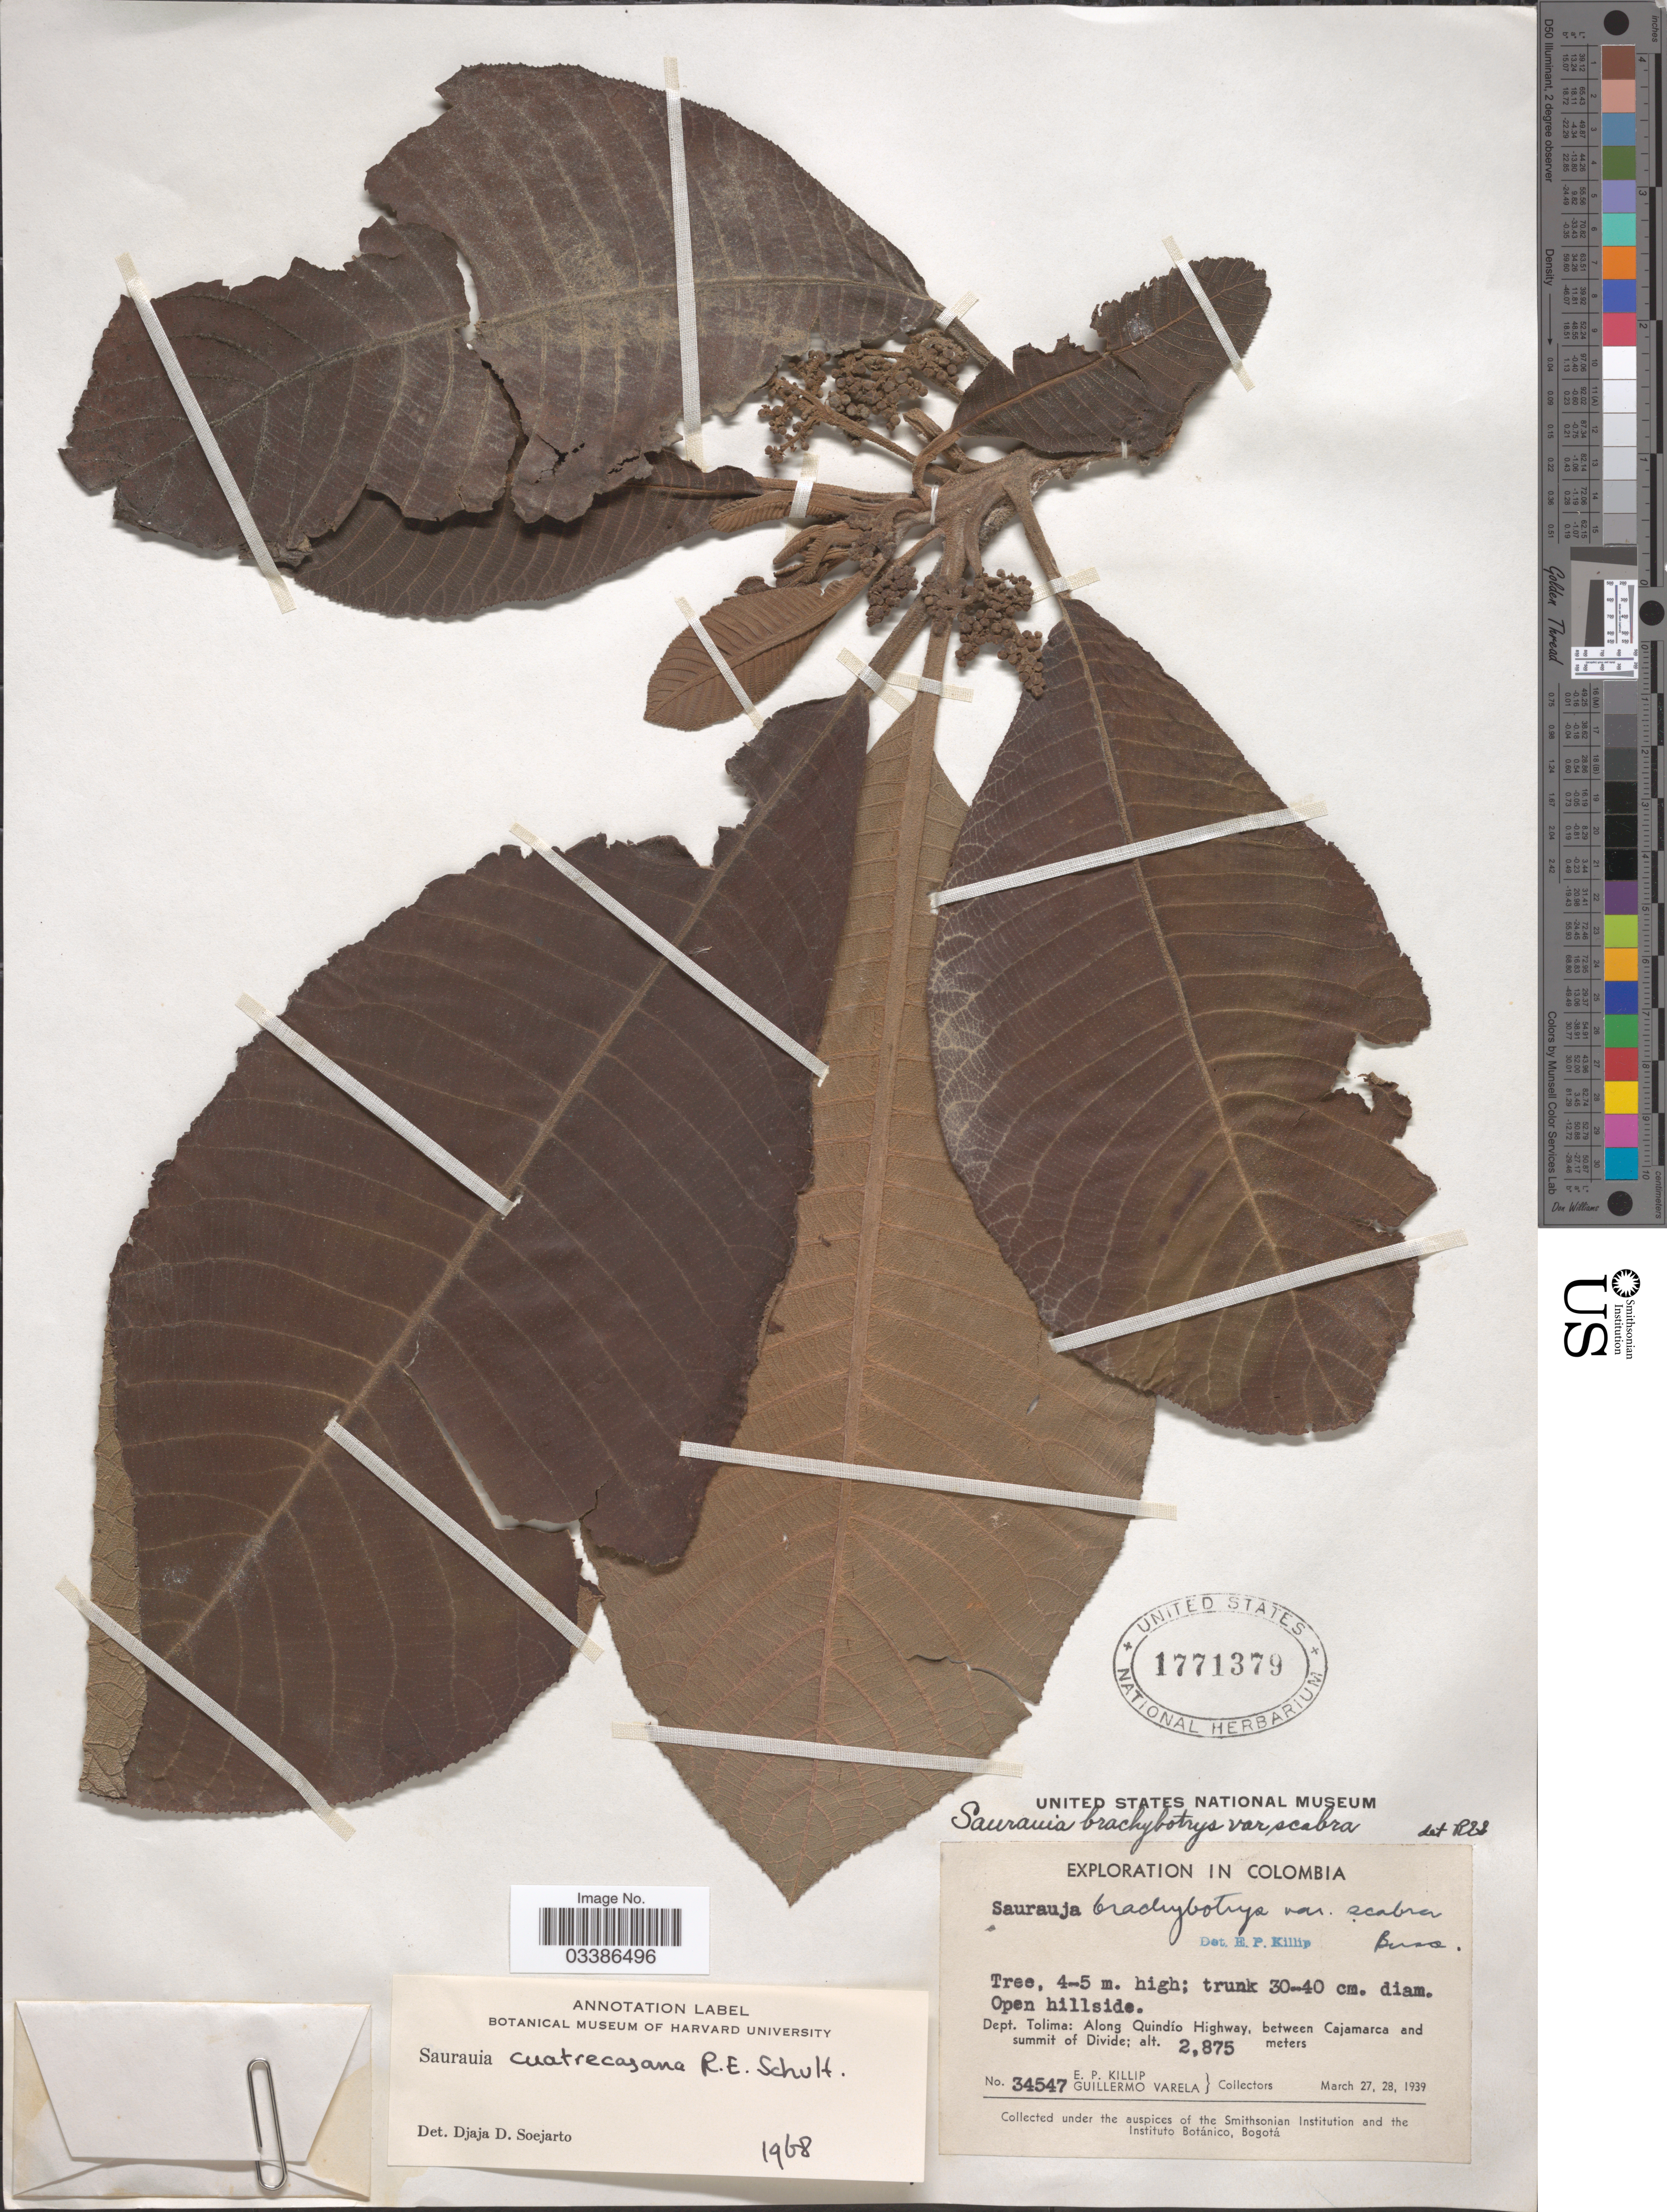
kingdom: Plantae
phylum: Tracheophyta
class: Magnoliopsida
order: Ericales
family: Actinidiaceae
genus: Saurauia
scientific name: Saurauia cuatrecasana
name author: R.E. Schult.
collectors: E. P. Killip & G. Varela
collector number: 34547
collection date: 1939-03-27/1939-03-28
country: Colombia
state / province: Tolima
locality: Open hillside. Dept. Tolima: Along Quindío Highway, between Cajamarca and summit of Divide.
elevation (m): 2875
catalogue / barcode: US 1771379